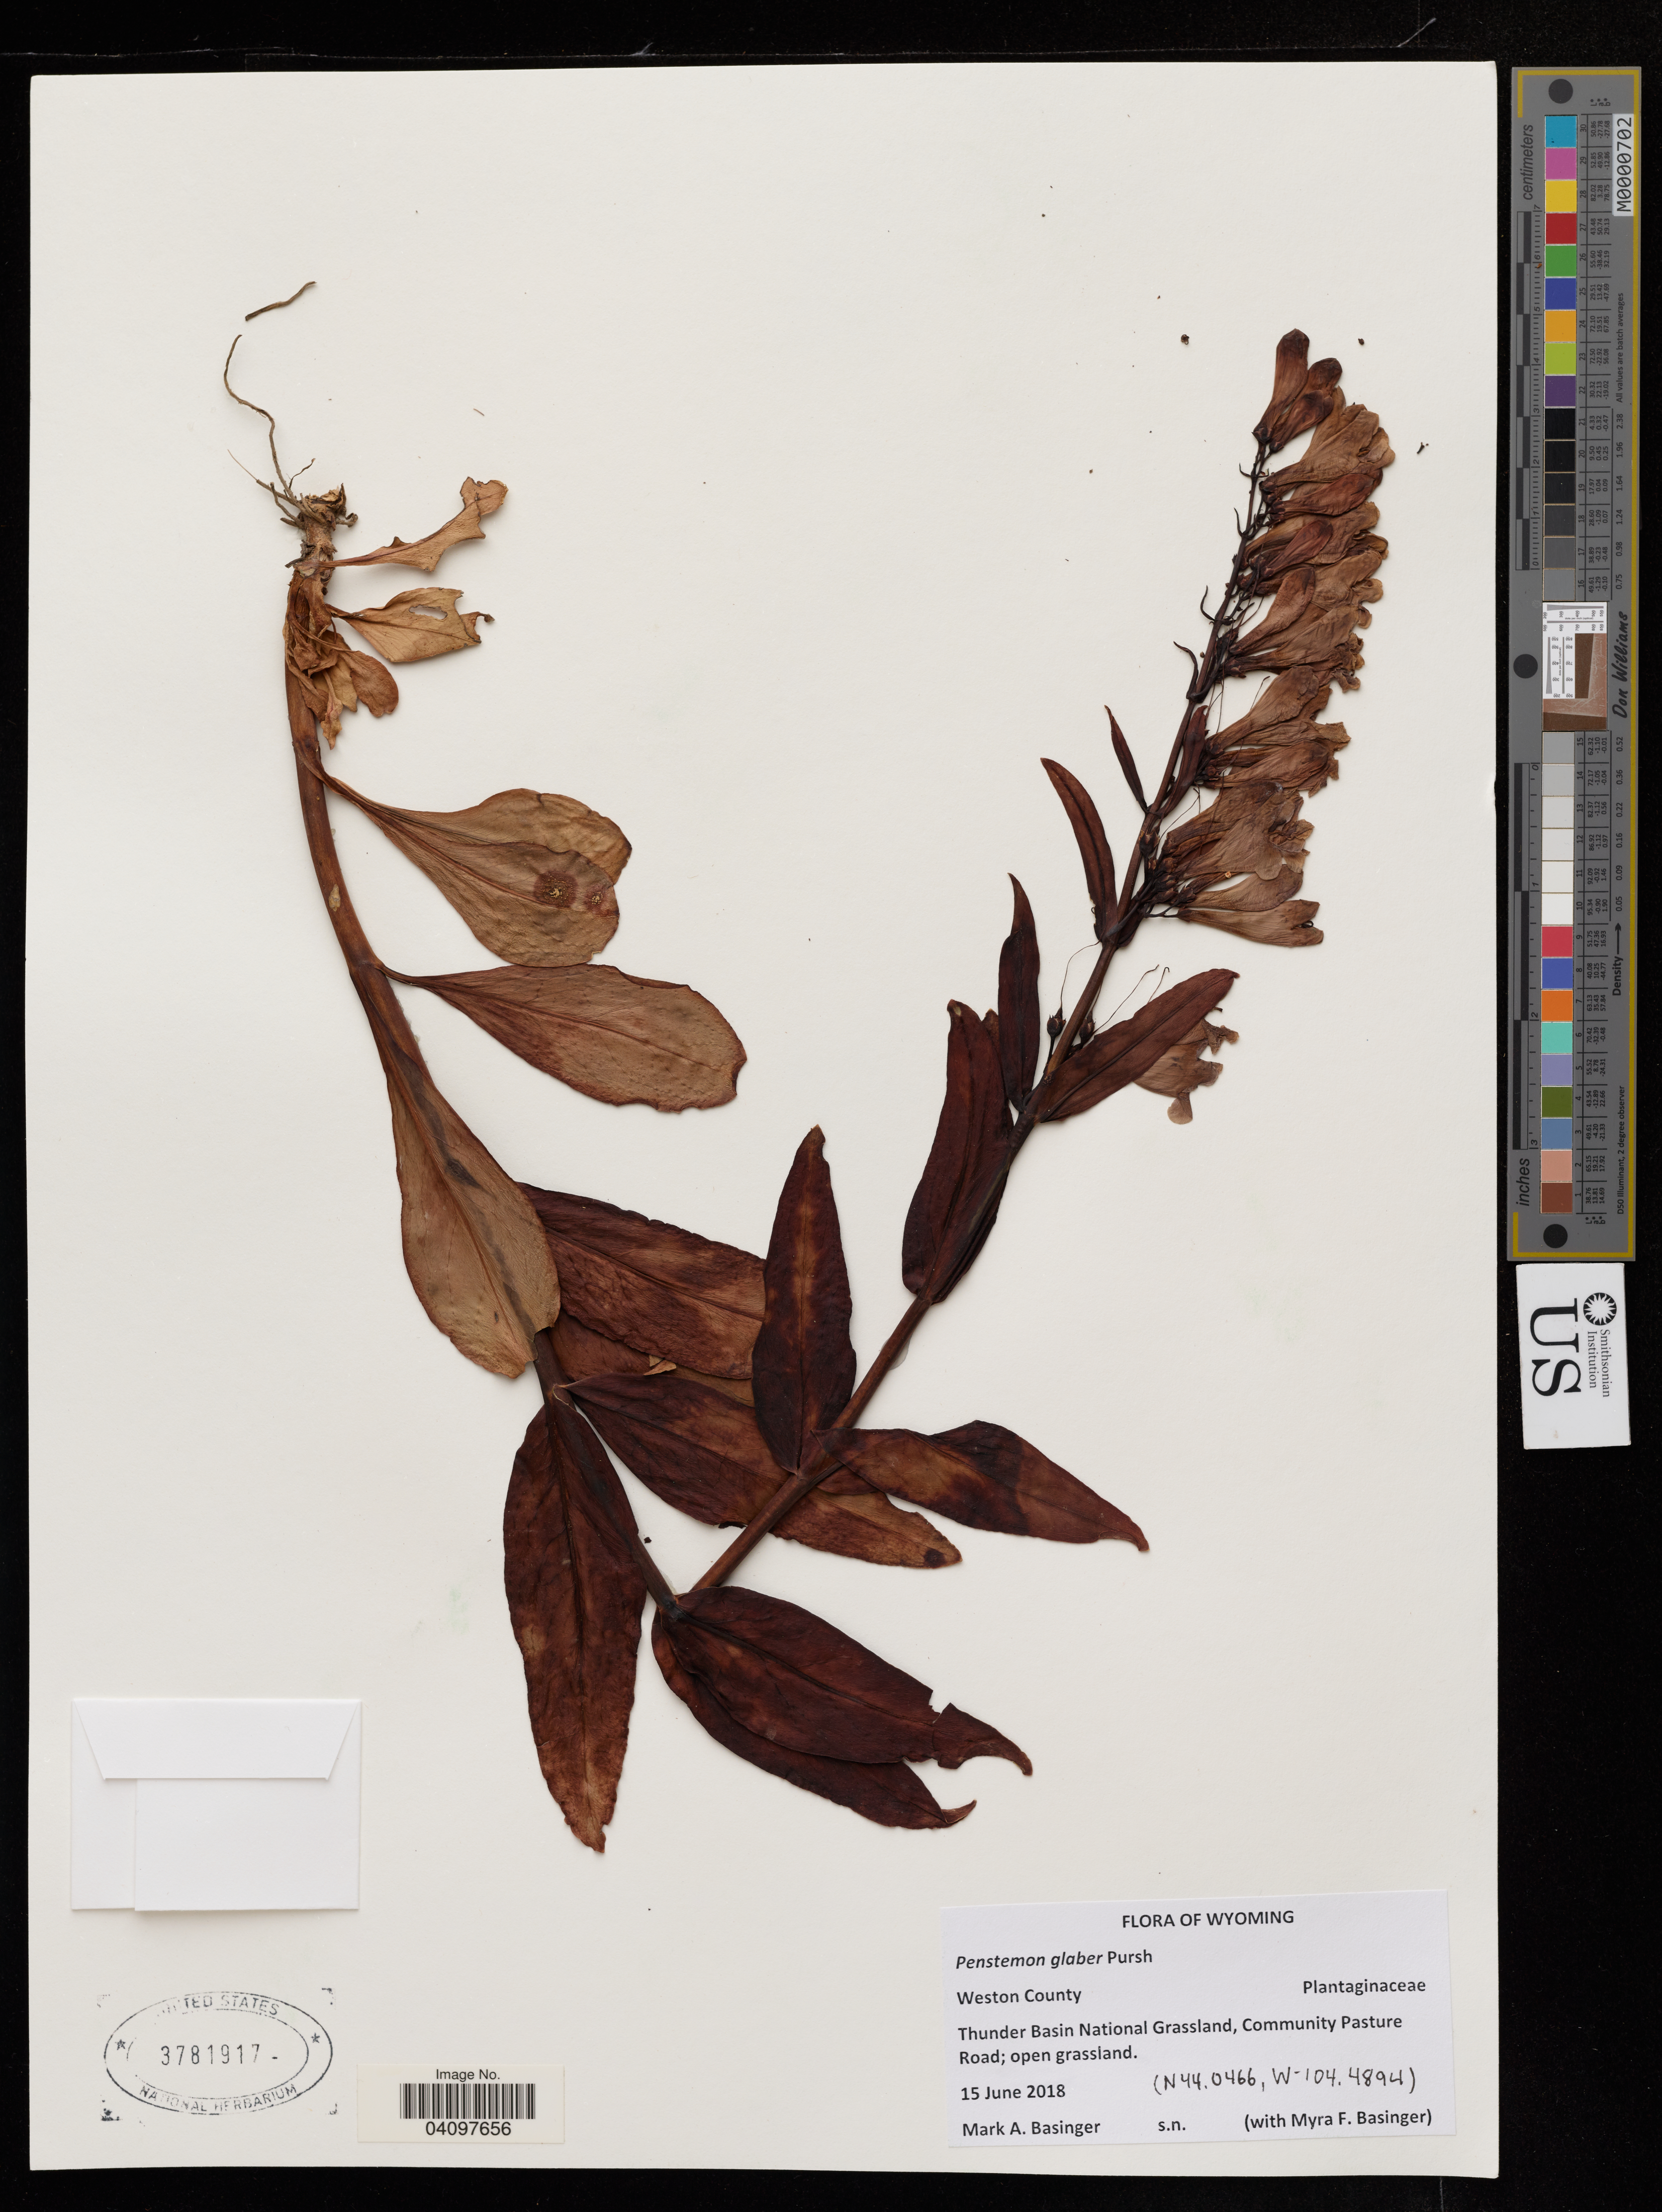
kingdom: Plantae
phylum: Tracheophyta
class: Magnoliopsida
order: Lamiales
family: Plantaginaceae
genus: Penstemon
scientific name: Penstemon glaber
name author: Pursh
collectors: M. Basinger & M. Basinger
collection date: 2018-06-15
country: United States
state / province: Wyoming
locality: Weston County. Thunder Basin National Grassland, Community Pasture Road.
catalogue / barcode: US 3781917